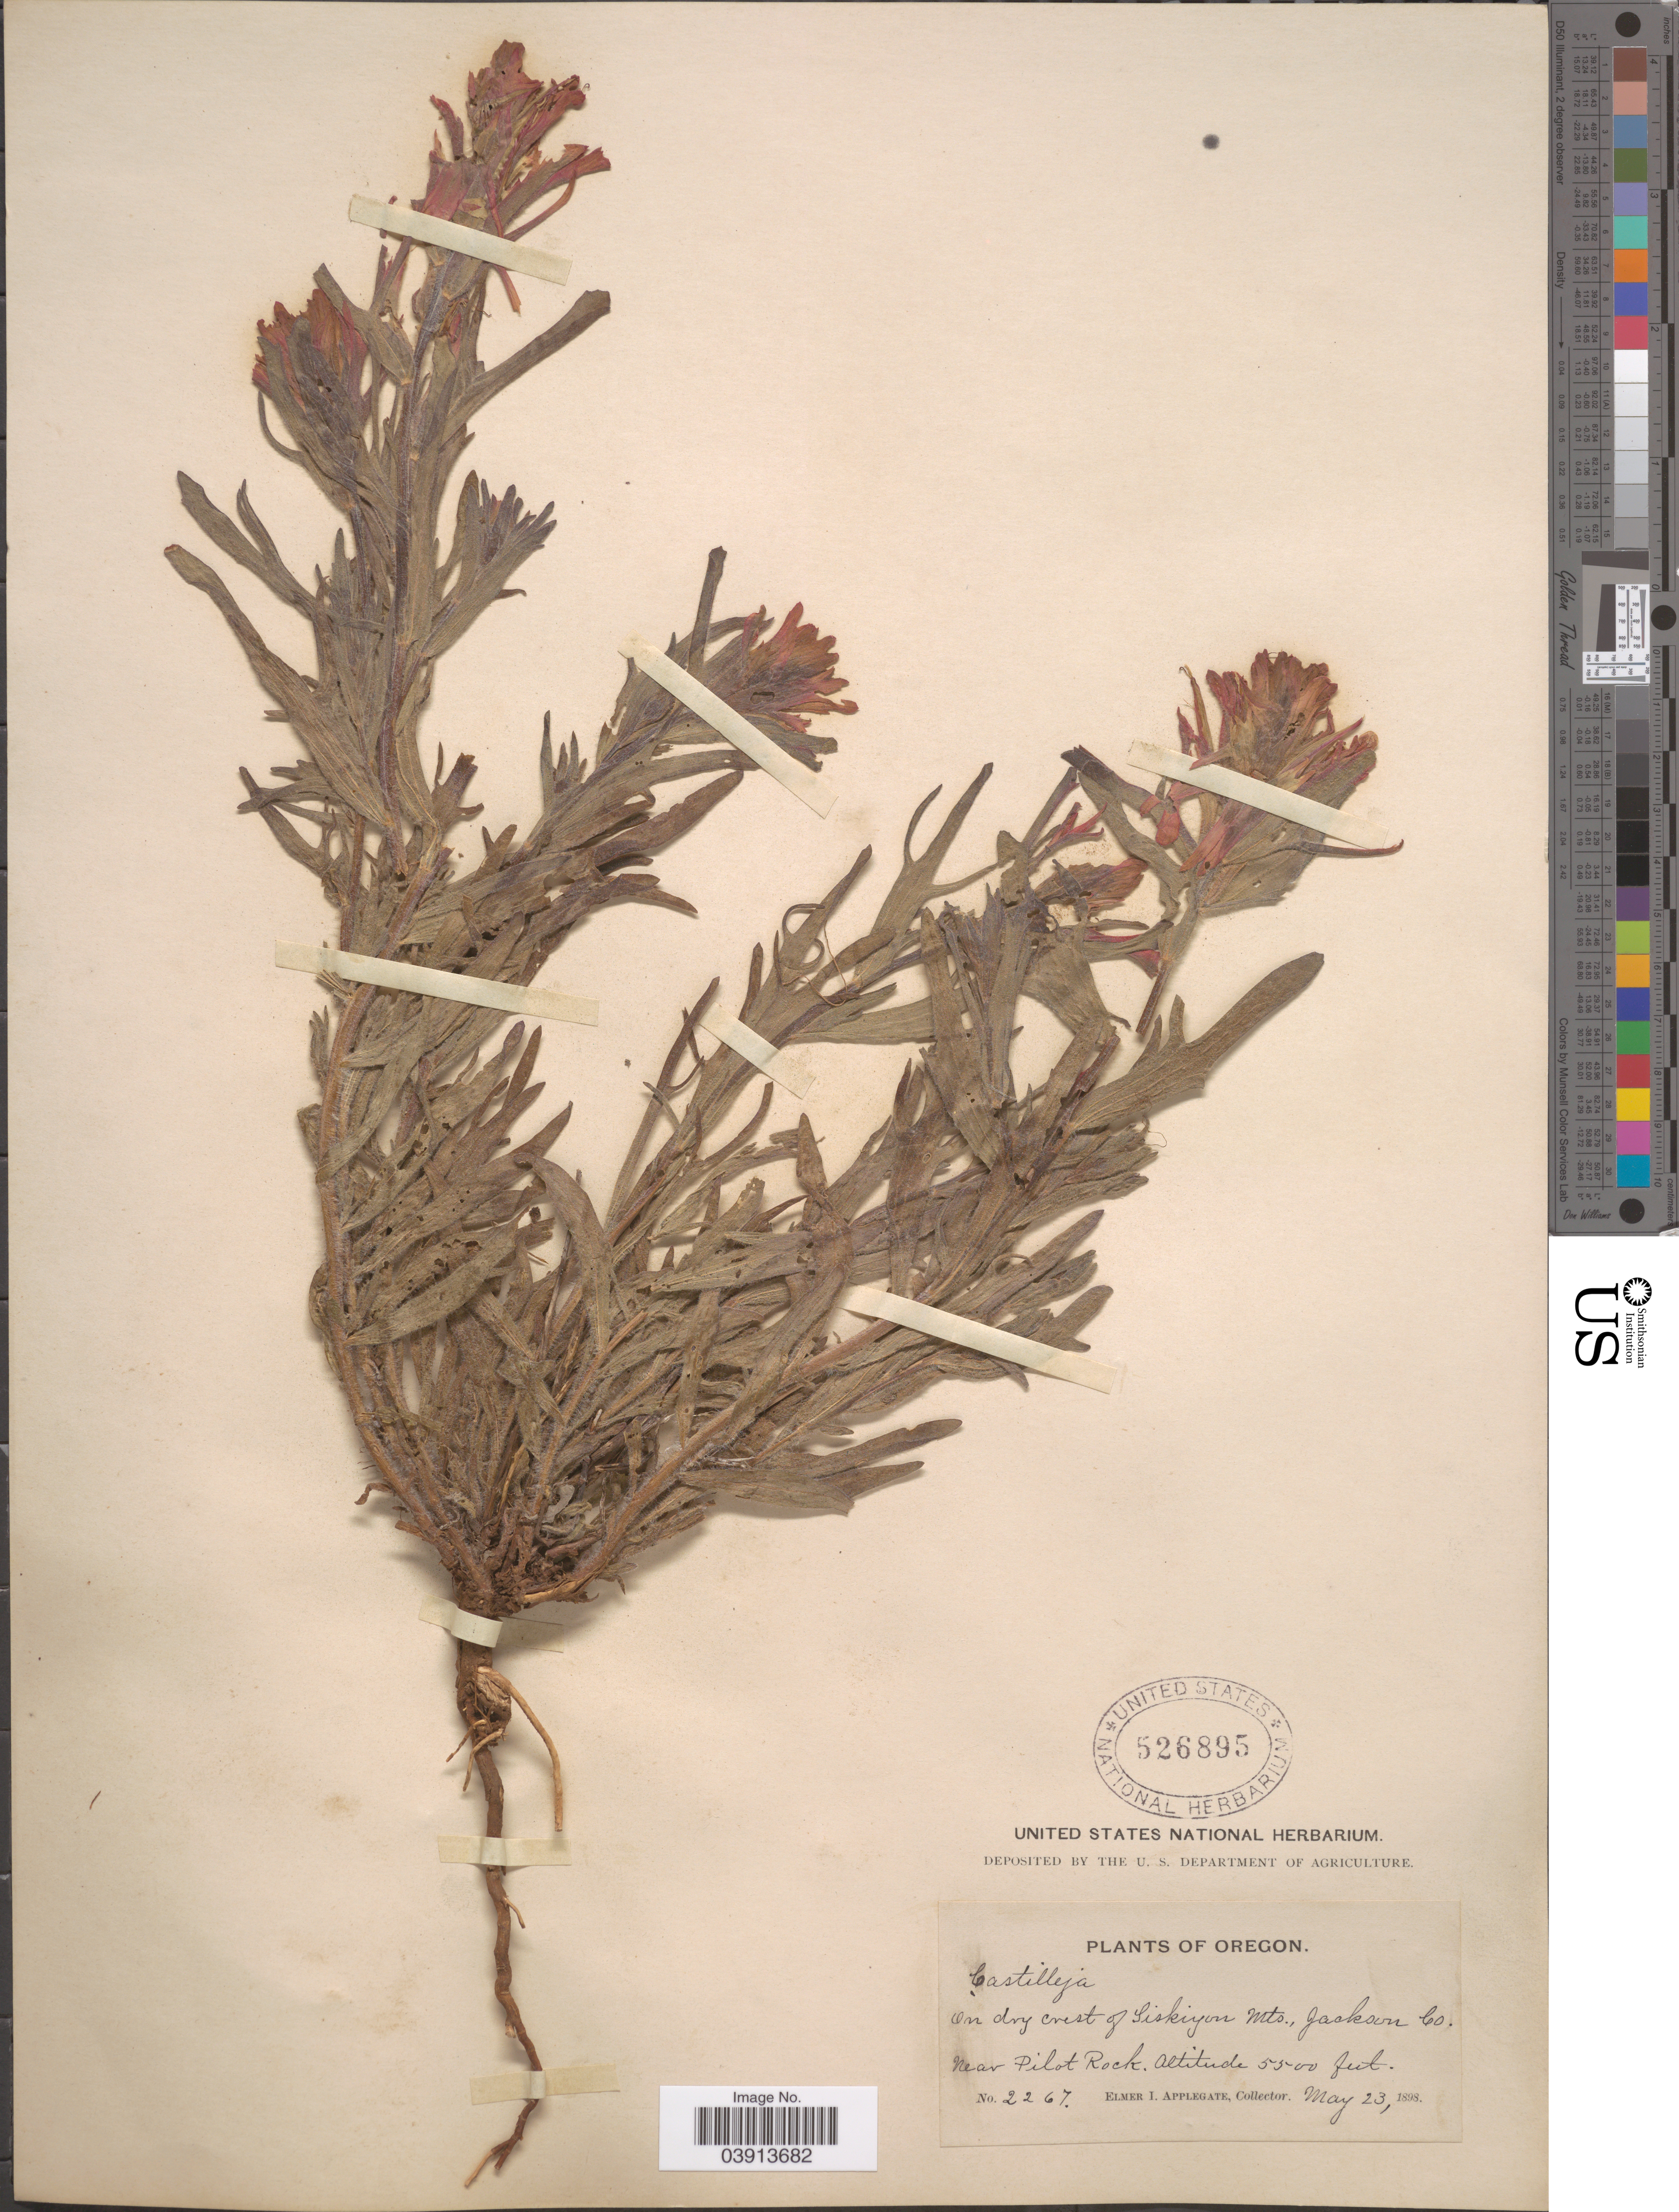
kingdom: Plantae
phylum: Tracheophyta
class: Magnoliopsida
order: Lamiales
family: Orobanchaceae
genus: Castilleja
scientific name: Castilleja pruinosa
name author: Fernald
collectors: E. I. Applegate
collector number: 2267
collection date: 1898-05-23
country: United States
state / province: Oregon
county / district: Jackson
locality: On dry crest of Siskiyou Mts., Jackson Co. Near Pilot Rock.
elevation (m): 1676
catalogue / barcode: US 526895